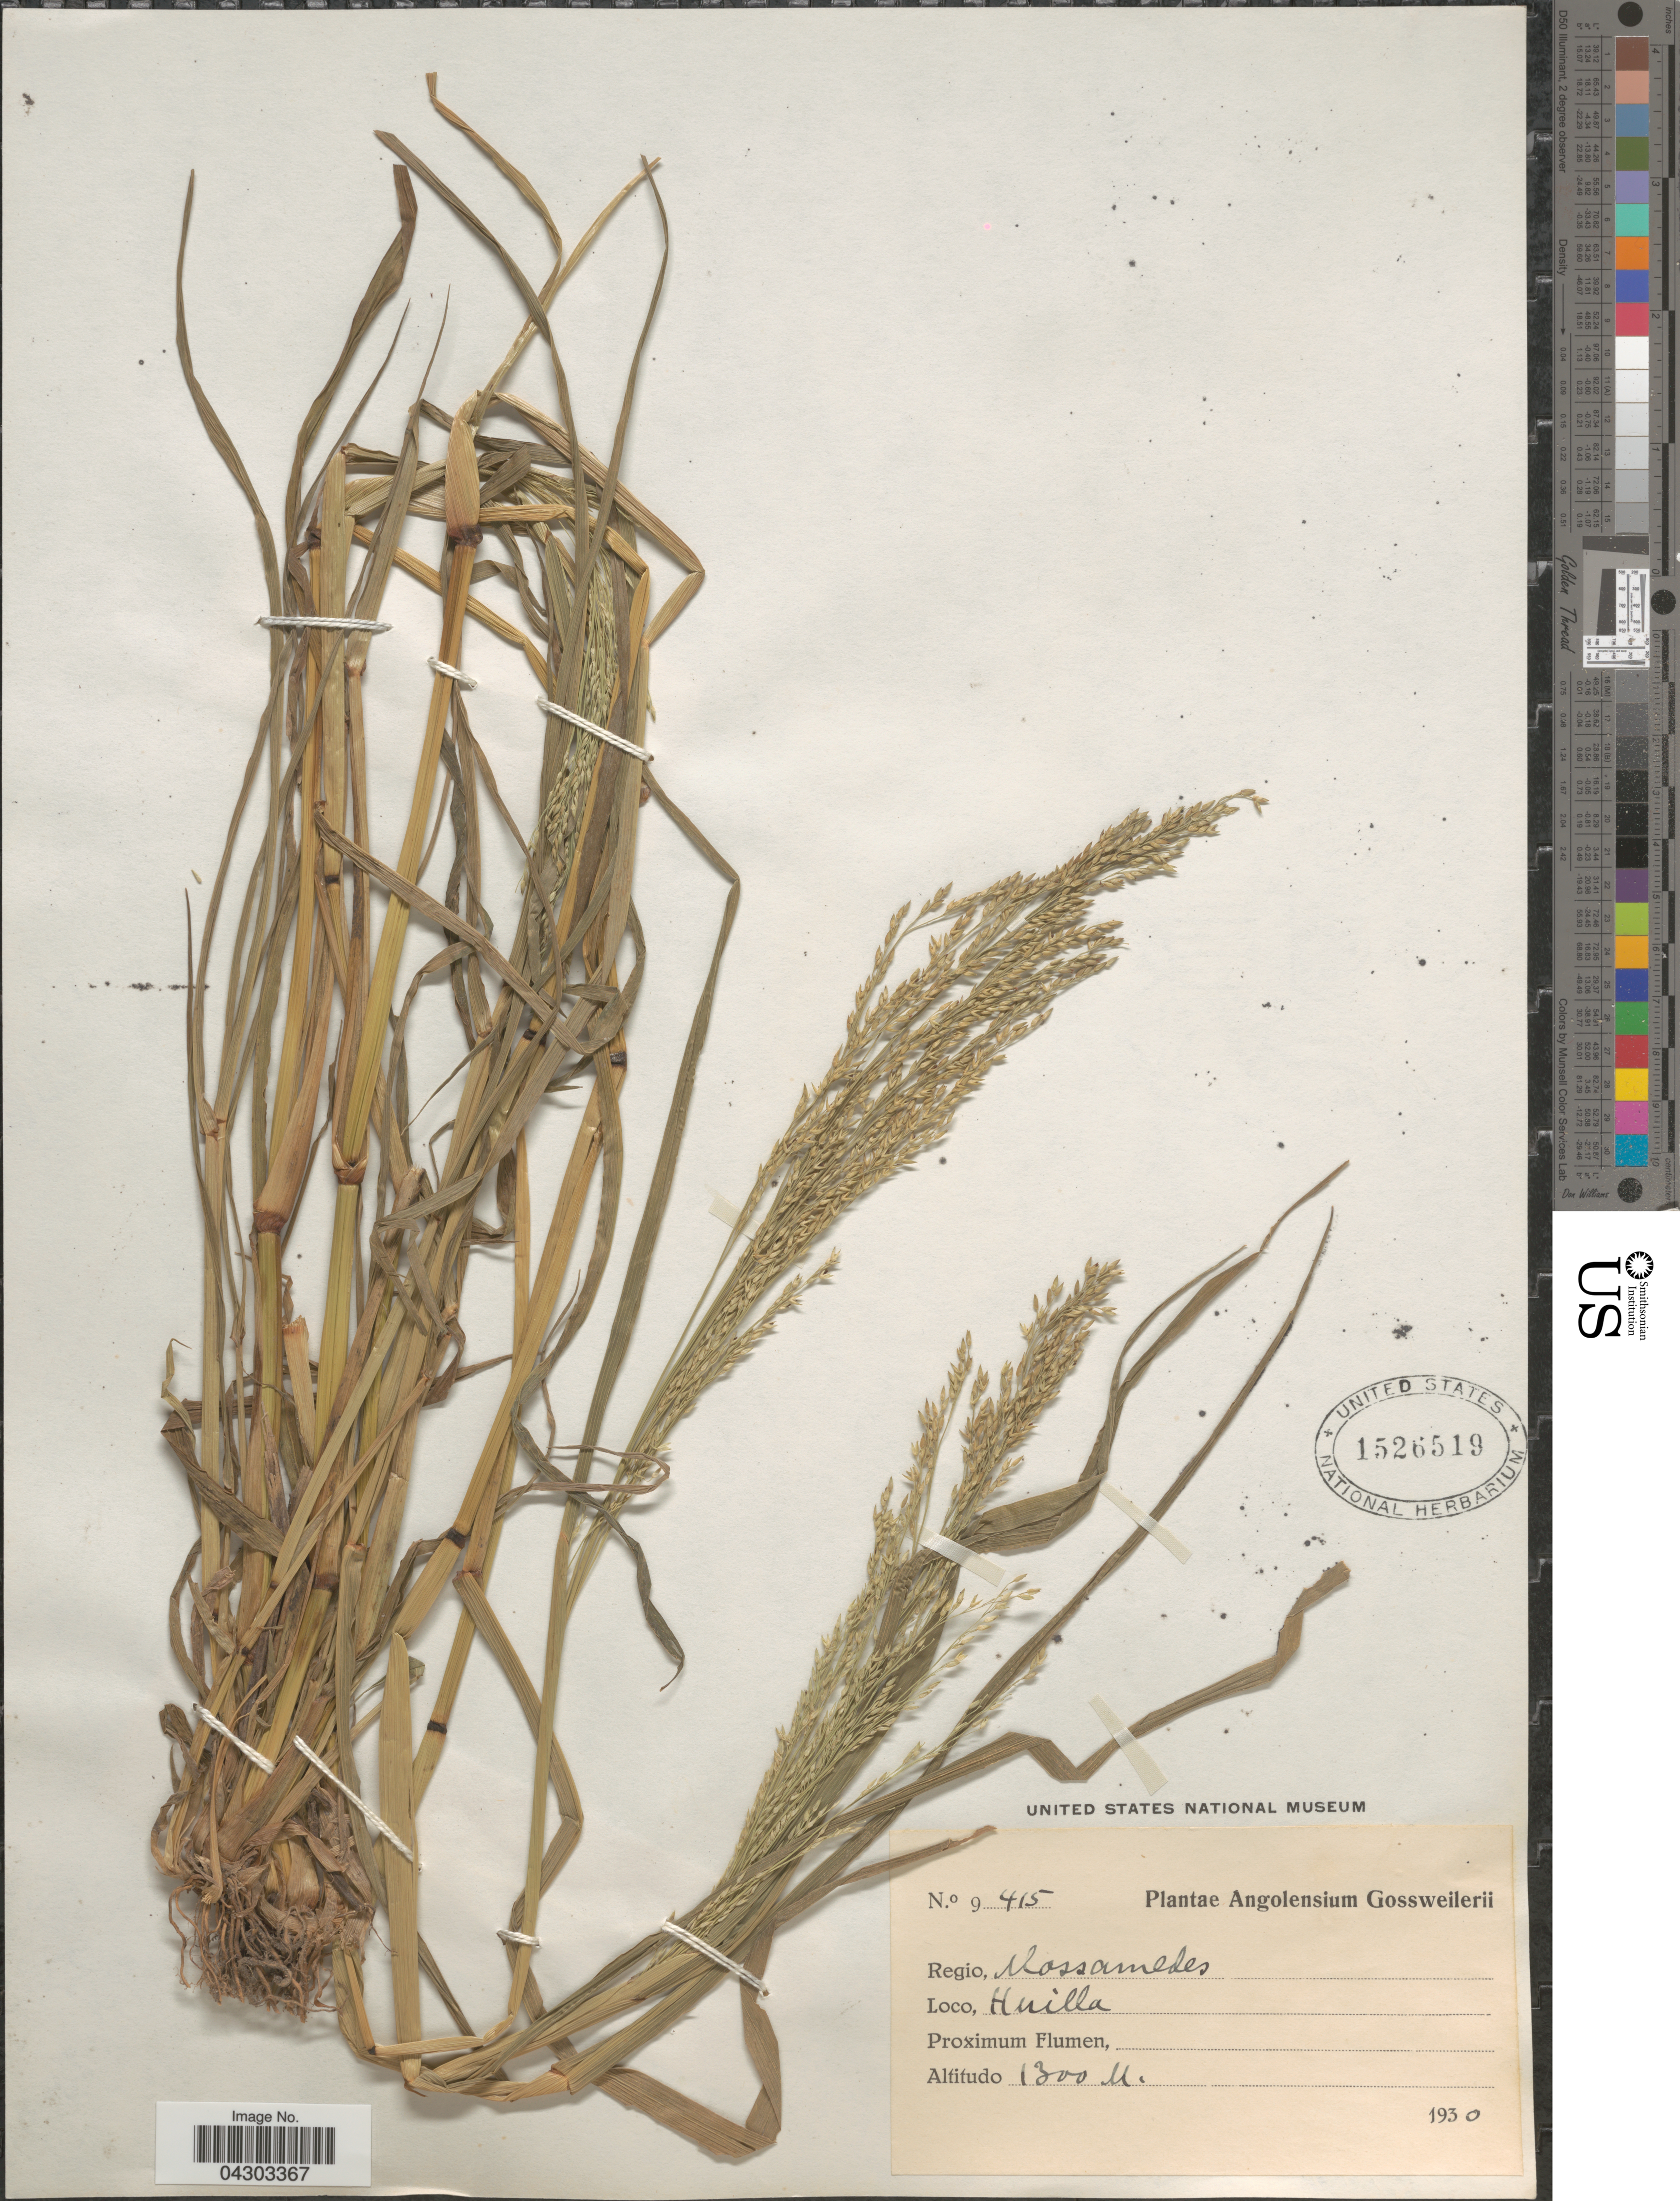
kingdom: Plantae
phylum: Tracheophyta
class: Liliopsida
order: Poales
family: Poaceae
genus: Panicum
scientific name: Panicum antidotale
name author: Retz.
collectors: -. Gossweiler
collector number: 9415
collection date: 1930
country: Angola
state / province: Huila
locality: Regio, Mossamedes. Huilla.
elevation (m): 1300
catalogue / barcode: US 1526519